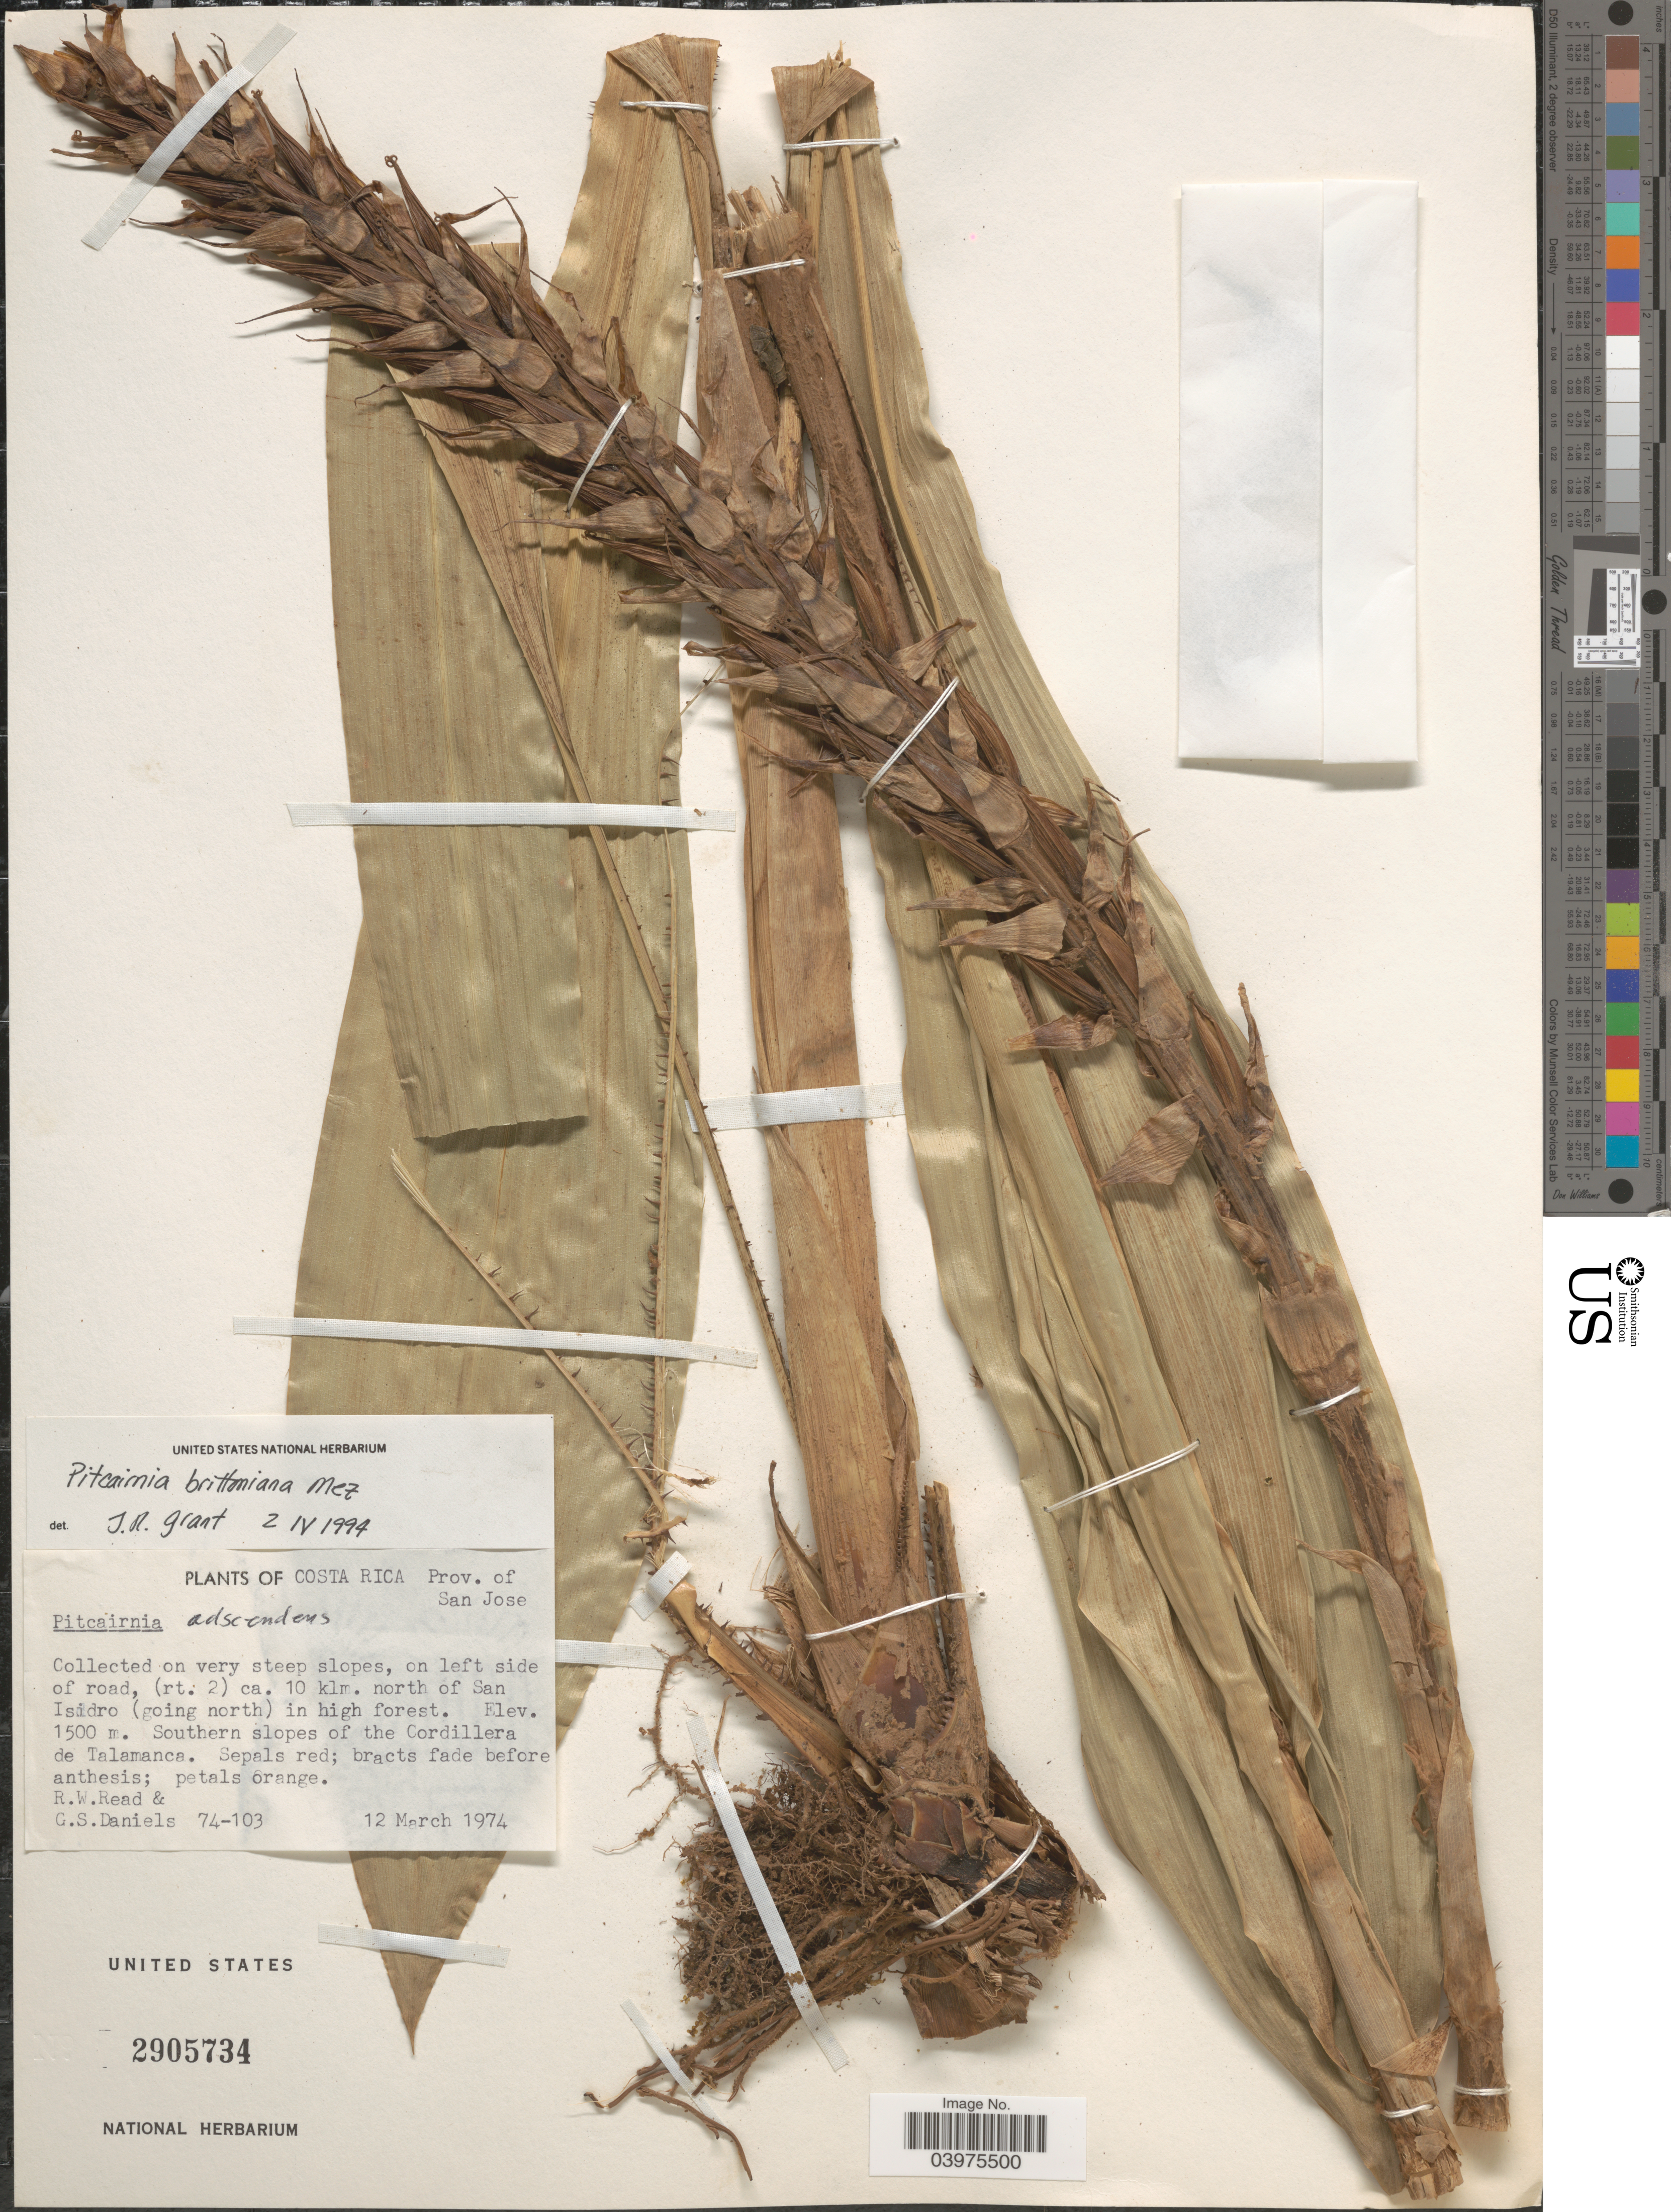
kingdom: Plantae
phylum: Tracheophyta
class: Liliopsida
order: Poales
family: Bromeliaceae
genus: Pitcairnia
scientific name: Pitcairnia brittoniana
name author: Mez in A. DC.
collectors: R. W. Read & G. S. Daniels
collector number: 74-103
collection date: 1974-03-12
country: Costa Rica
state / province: San José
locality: On left side of road, (rt. 2) ca. 10 klm. north of San Isidro (going north) in high forest. Southern slopes of the Cordillera de Talamanca.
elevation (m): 1500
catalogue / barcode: US 2905734